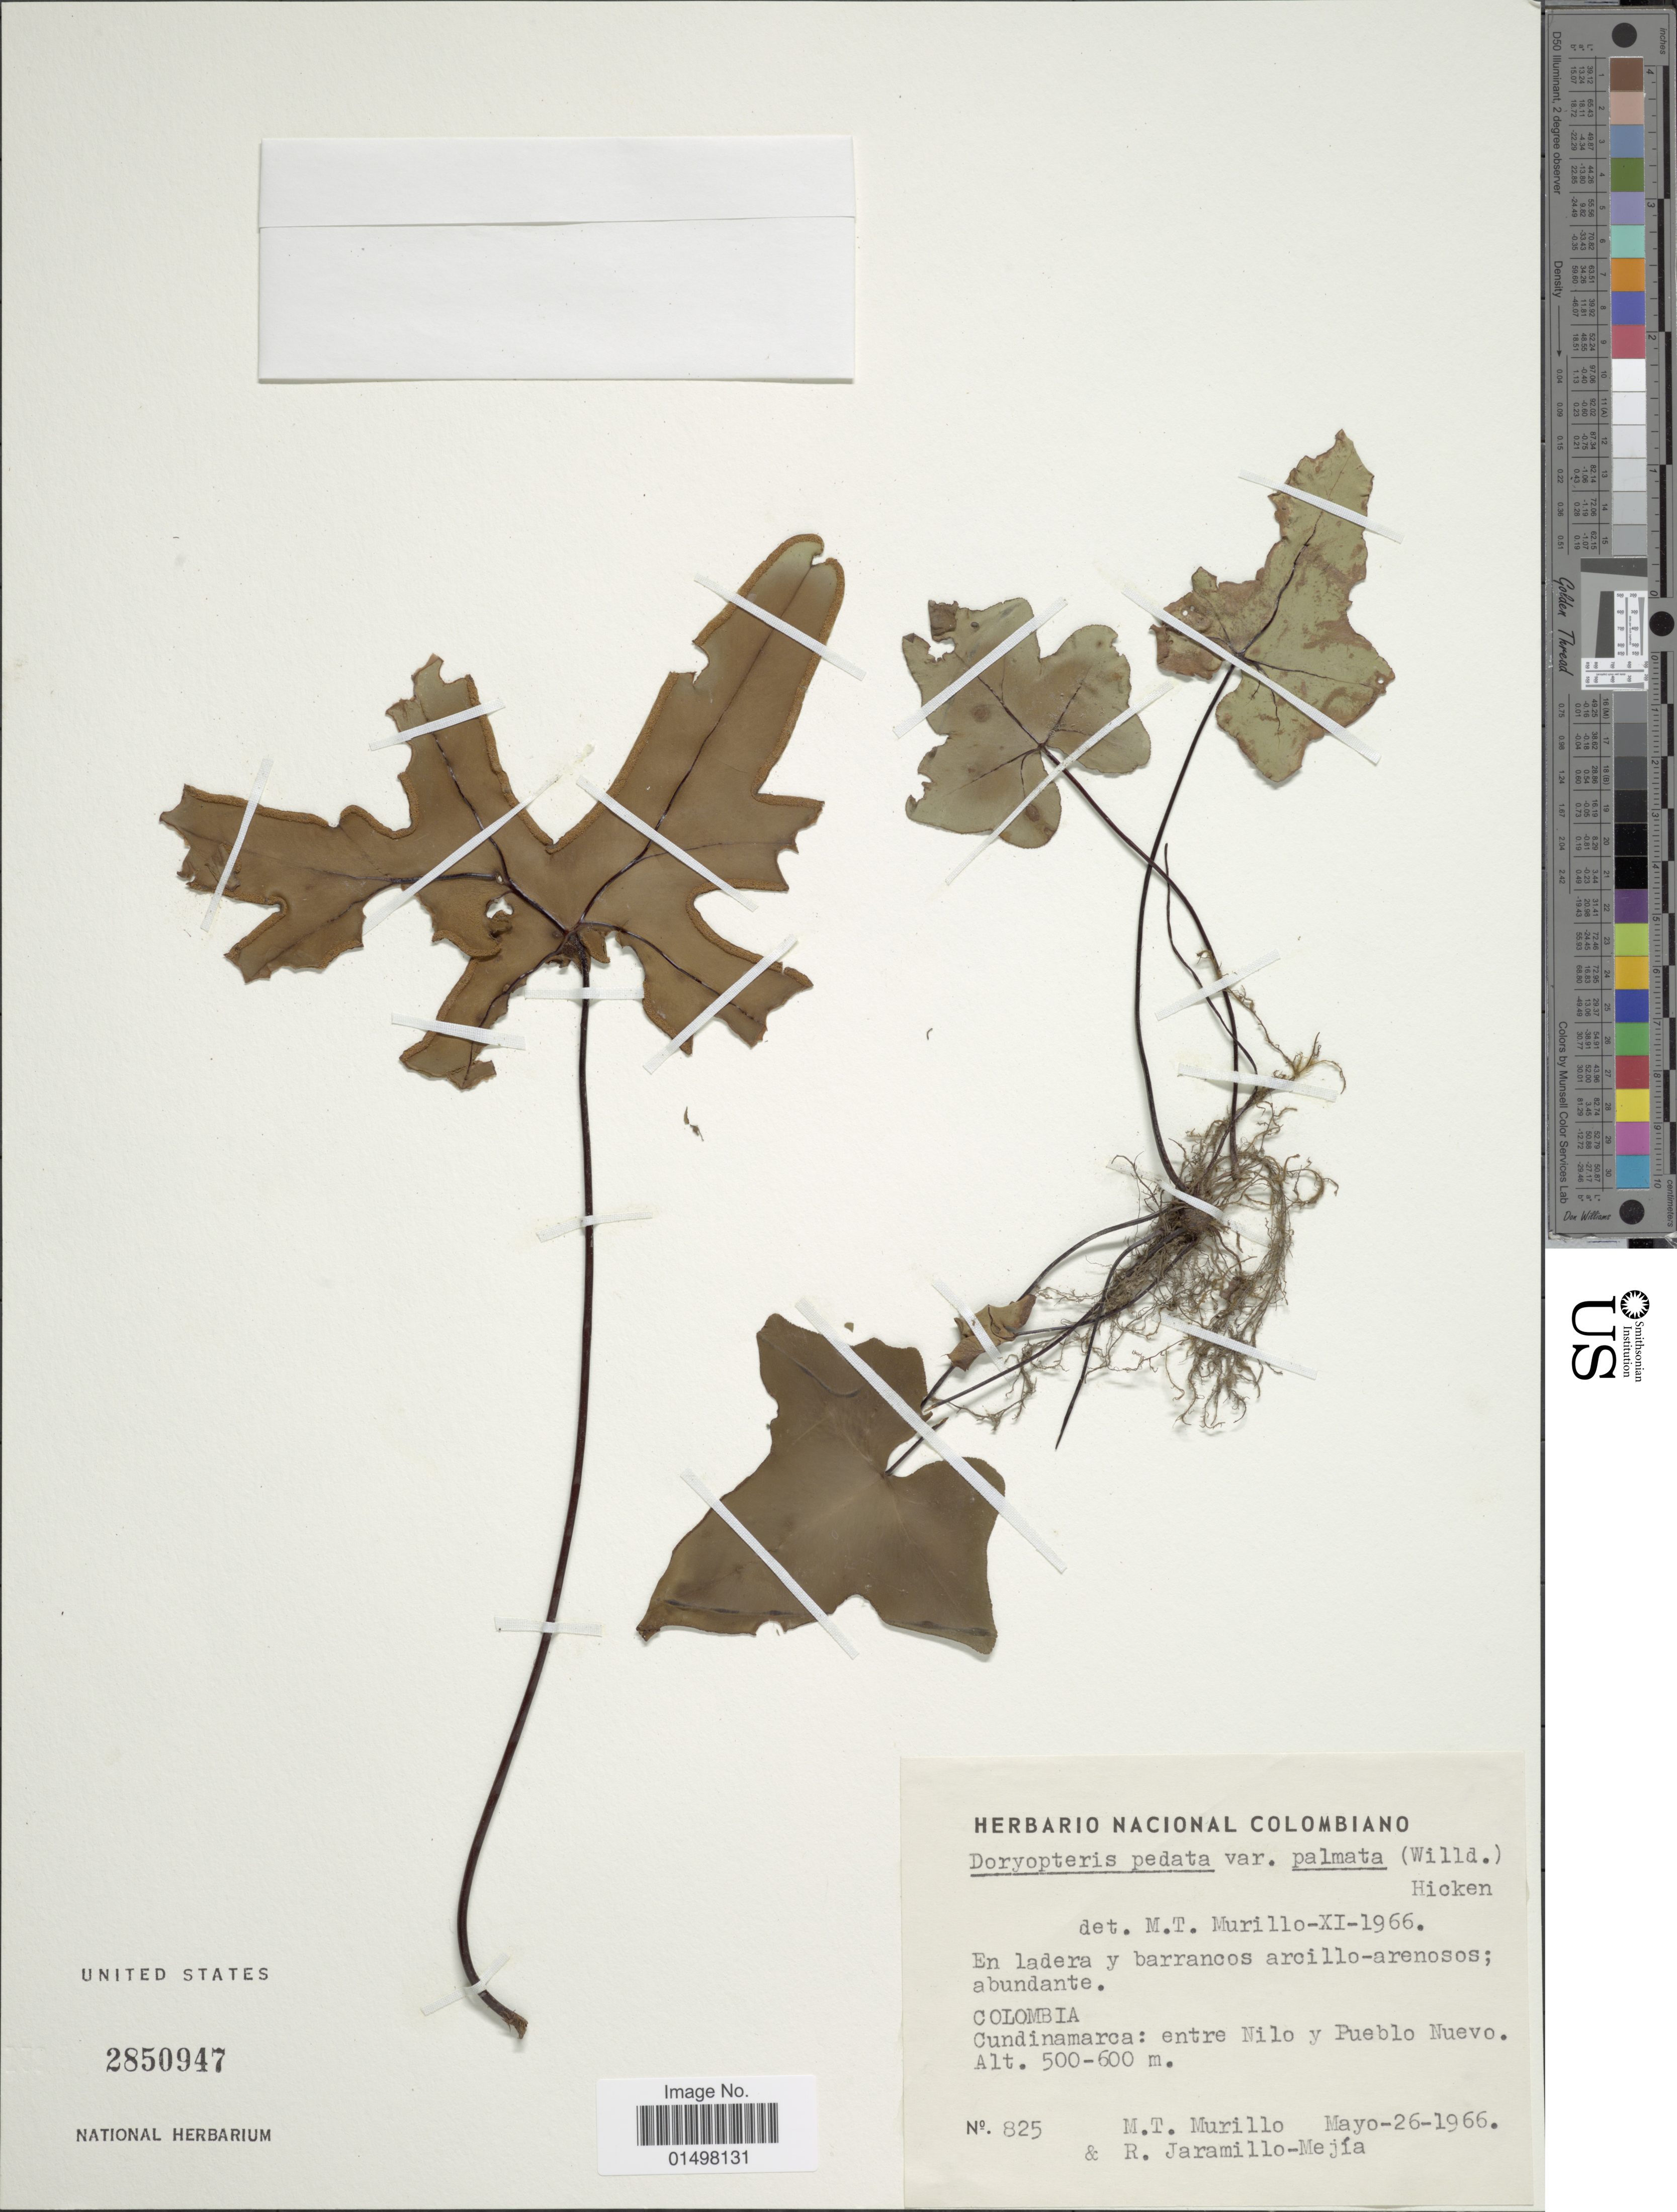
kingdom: Plantae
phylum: Tracheophyta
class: Polypodiopsida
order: Polypodiales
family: Pteridaceae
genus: Doryopteris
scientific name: Doryopteris pedata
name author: (L.) Fée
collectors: M. Murillo & R. Jaramillo M.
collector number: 825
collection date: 1966-05-26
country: Colombia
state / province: Cundinamarca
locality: Entre Nilo y Pueblo Nuevo.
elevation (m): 500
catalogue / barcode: US 2850947